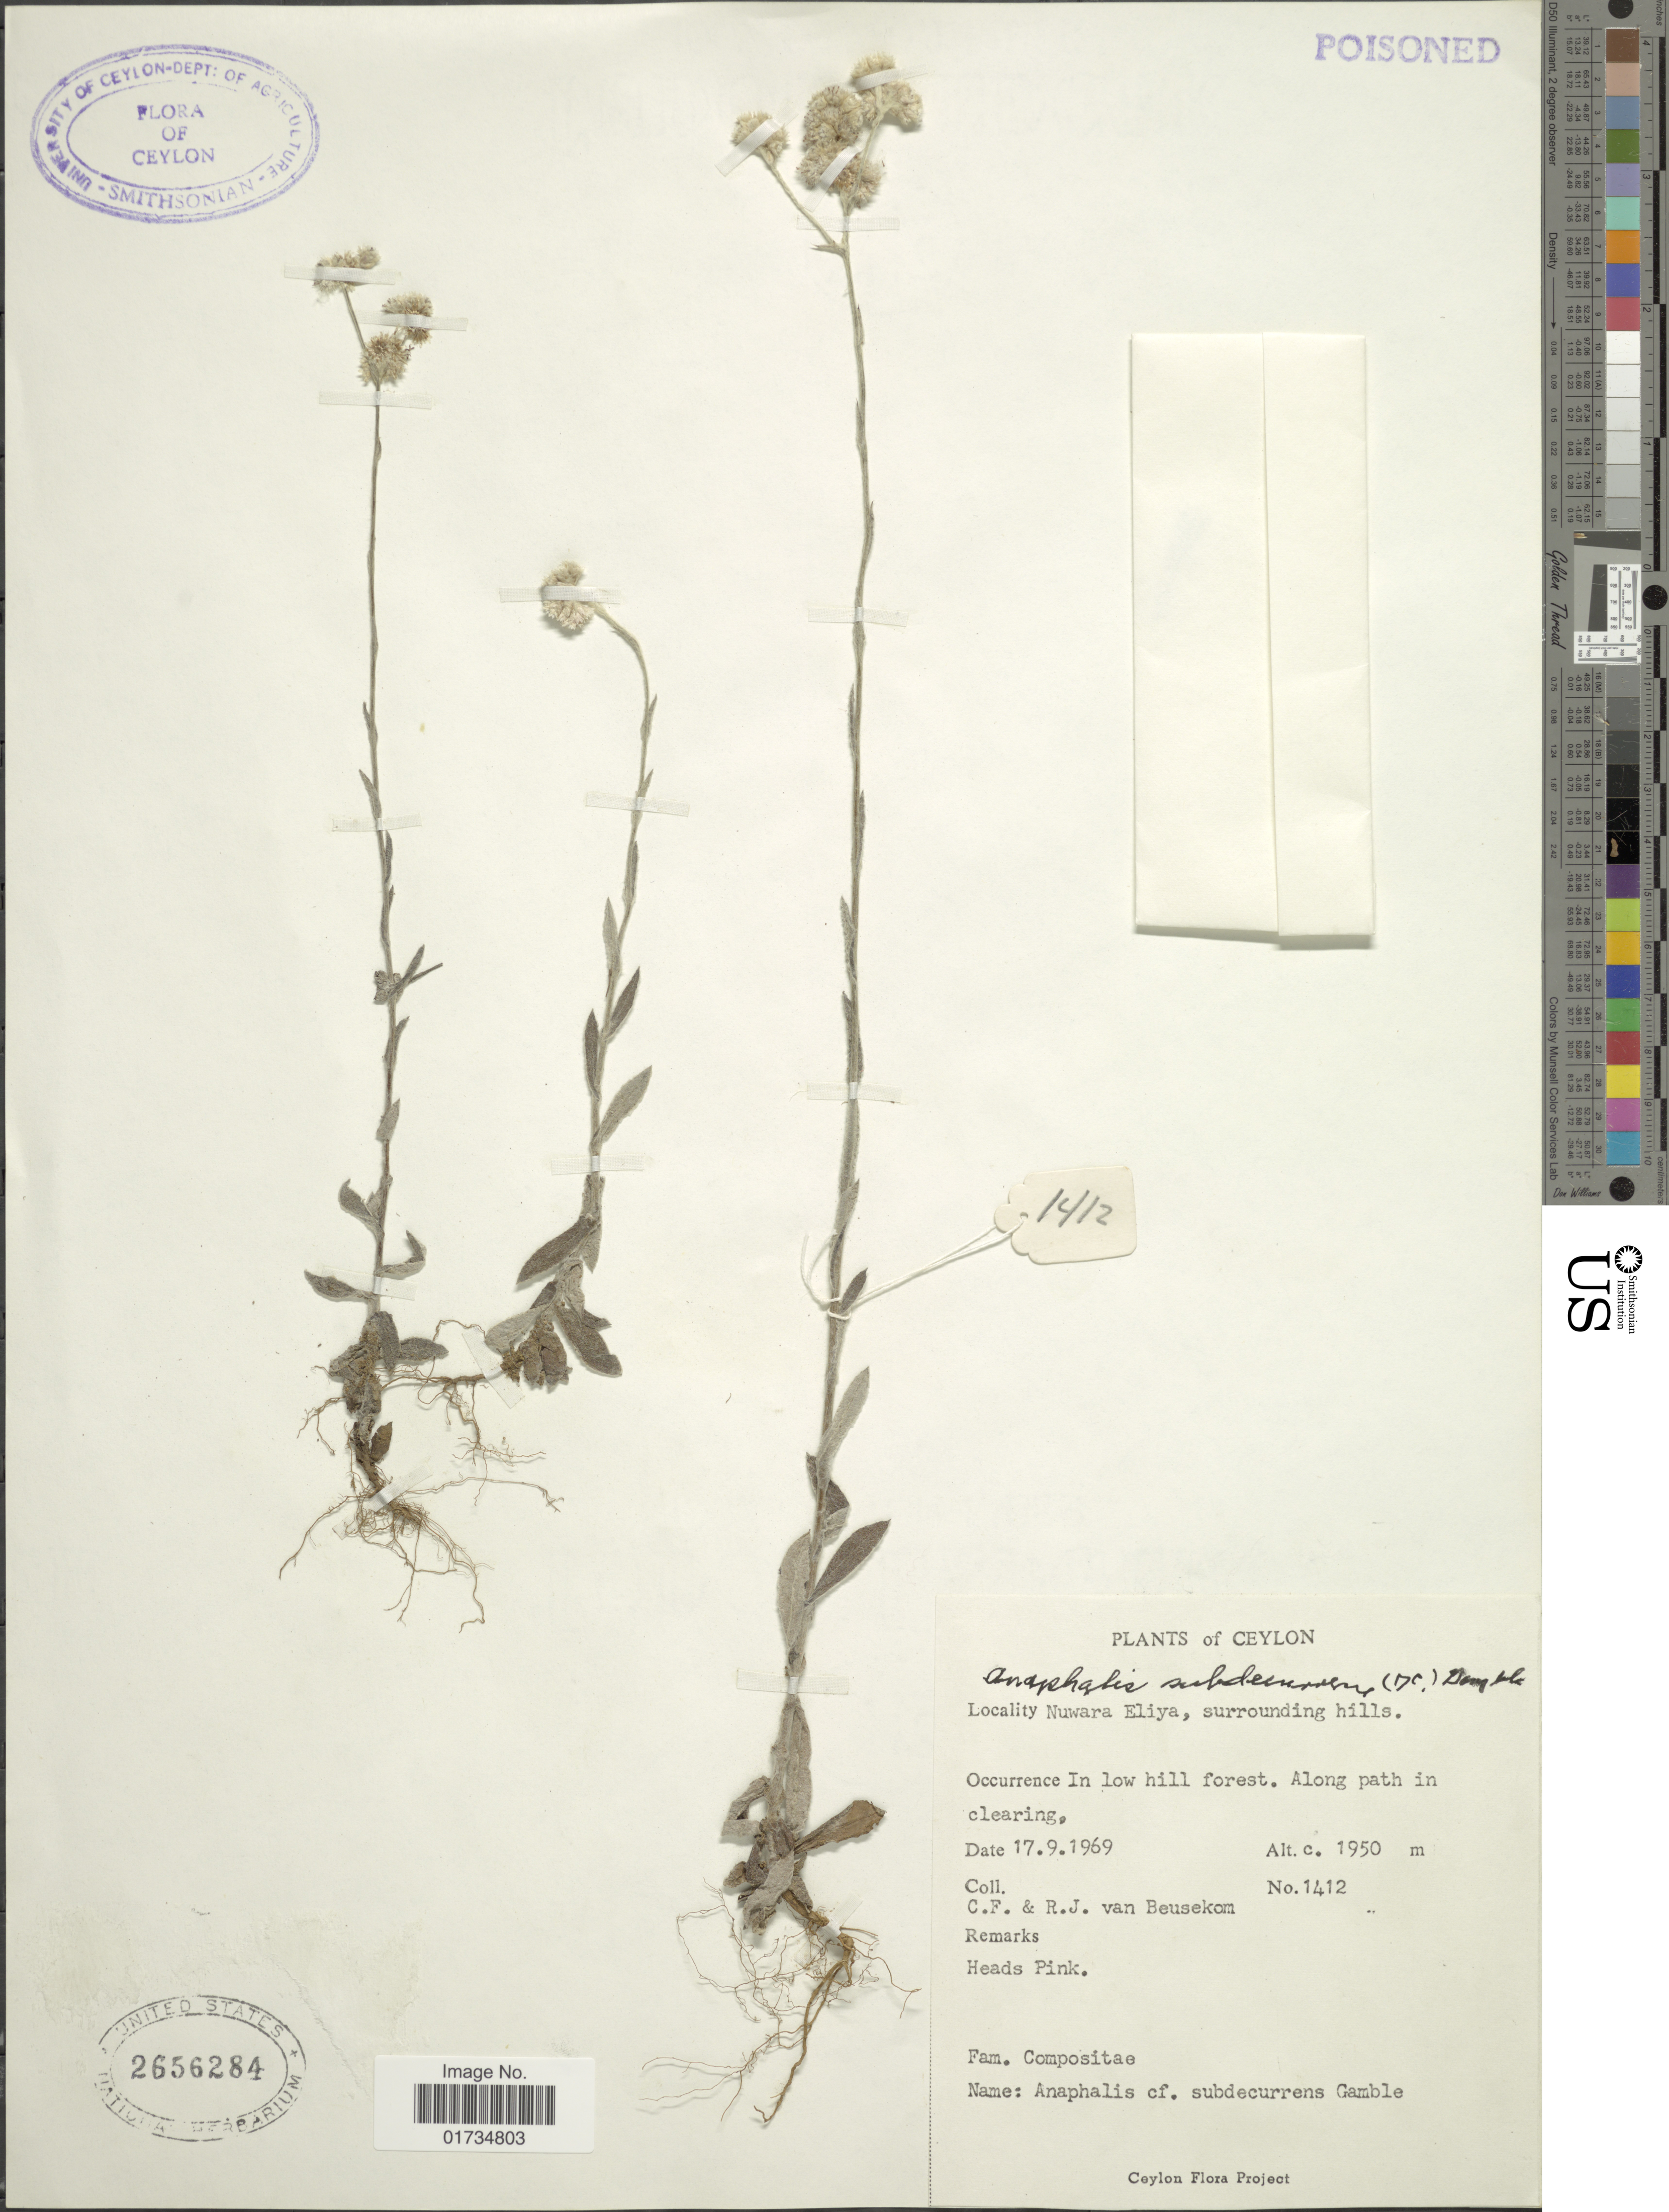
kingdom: Plantae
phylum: Tracheophyta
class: Magnoliopsida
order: Asterales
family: Asteraceae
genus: Anaphalis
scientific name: Anaphalis subdecurrens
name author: (DC.) Gamble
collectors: C. van Beusecom & R. van Beusecom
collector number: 1412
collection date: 1969-09-17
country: Sri Lanka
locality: Ceylon. Nuwara Eliya, surrounding hills. In low hill forest. Along path in clearing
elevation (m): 1950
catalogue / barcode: US 2656284